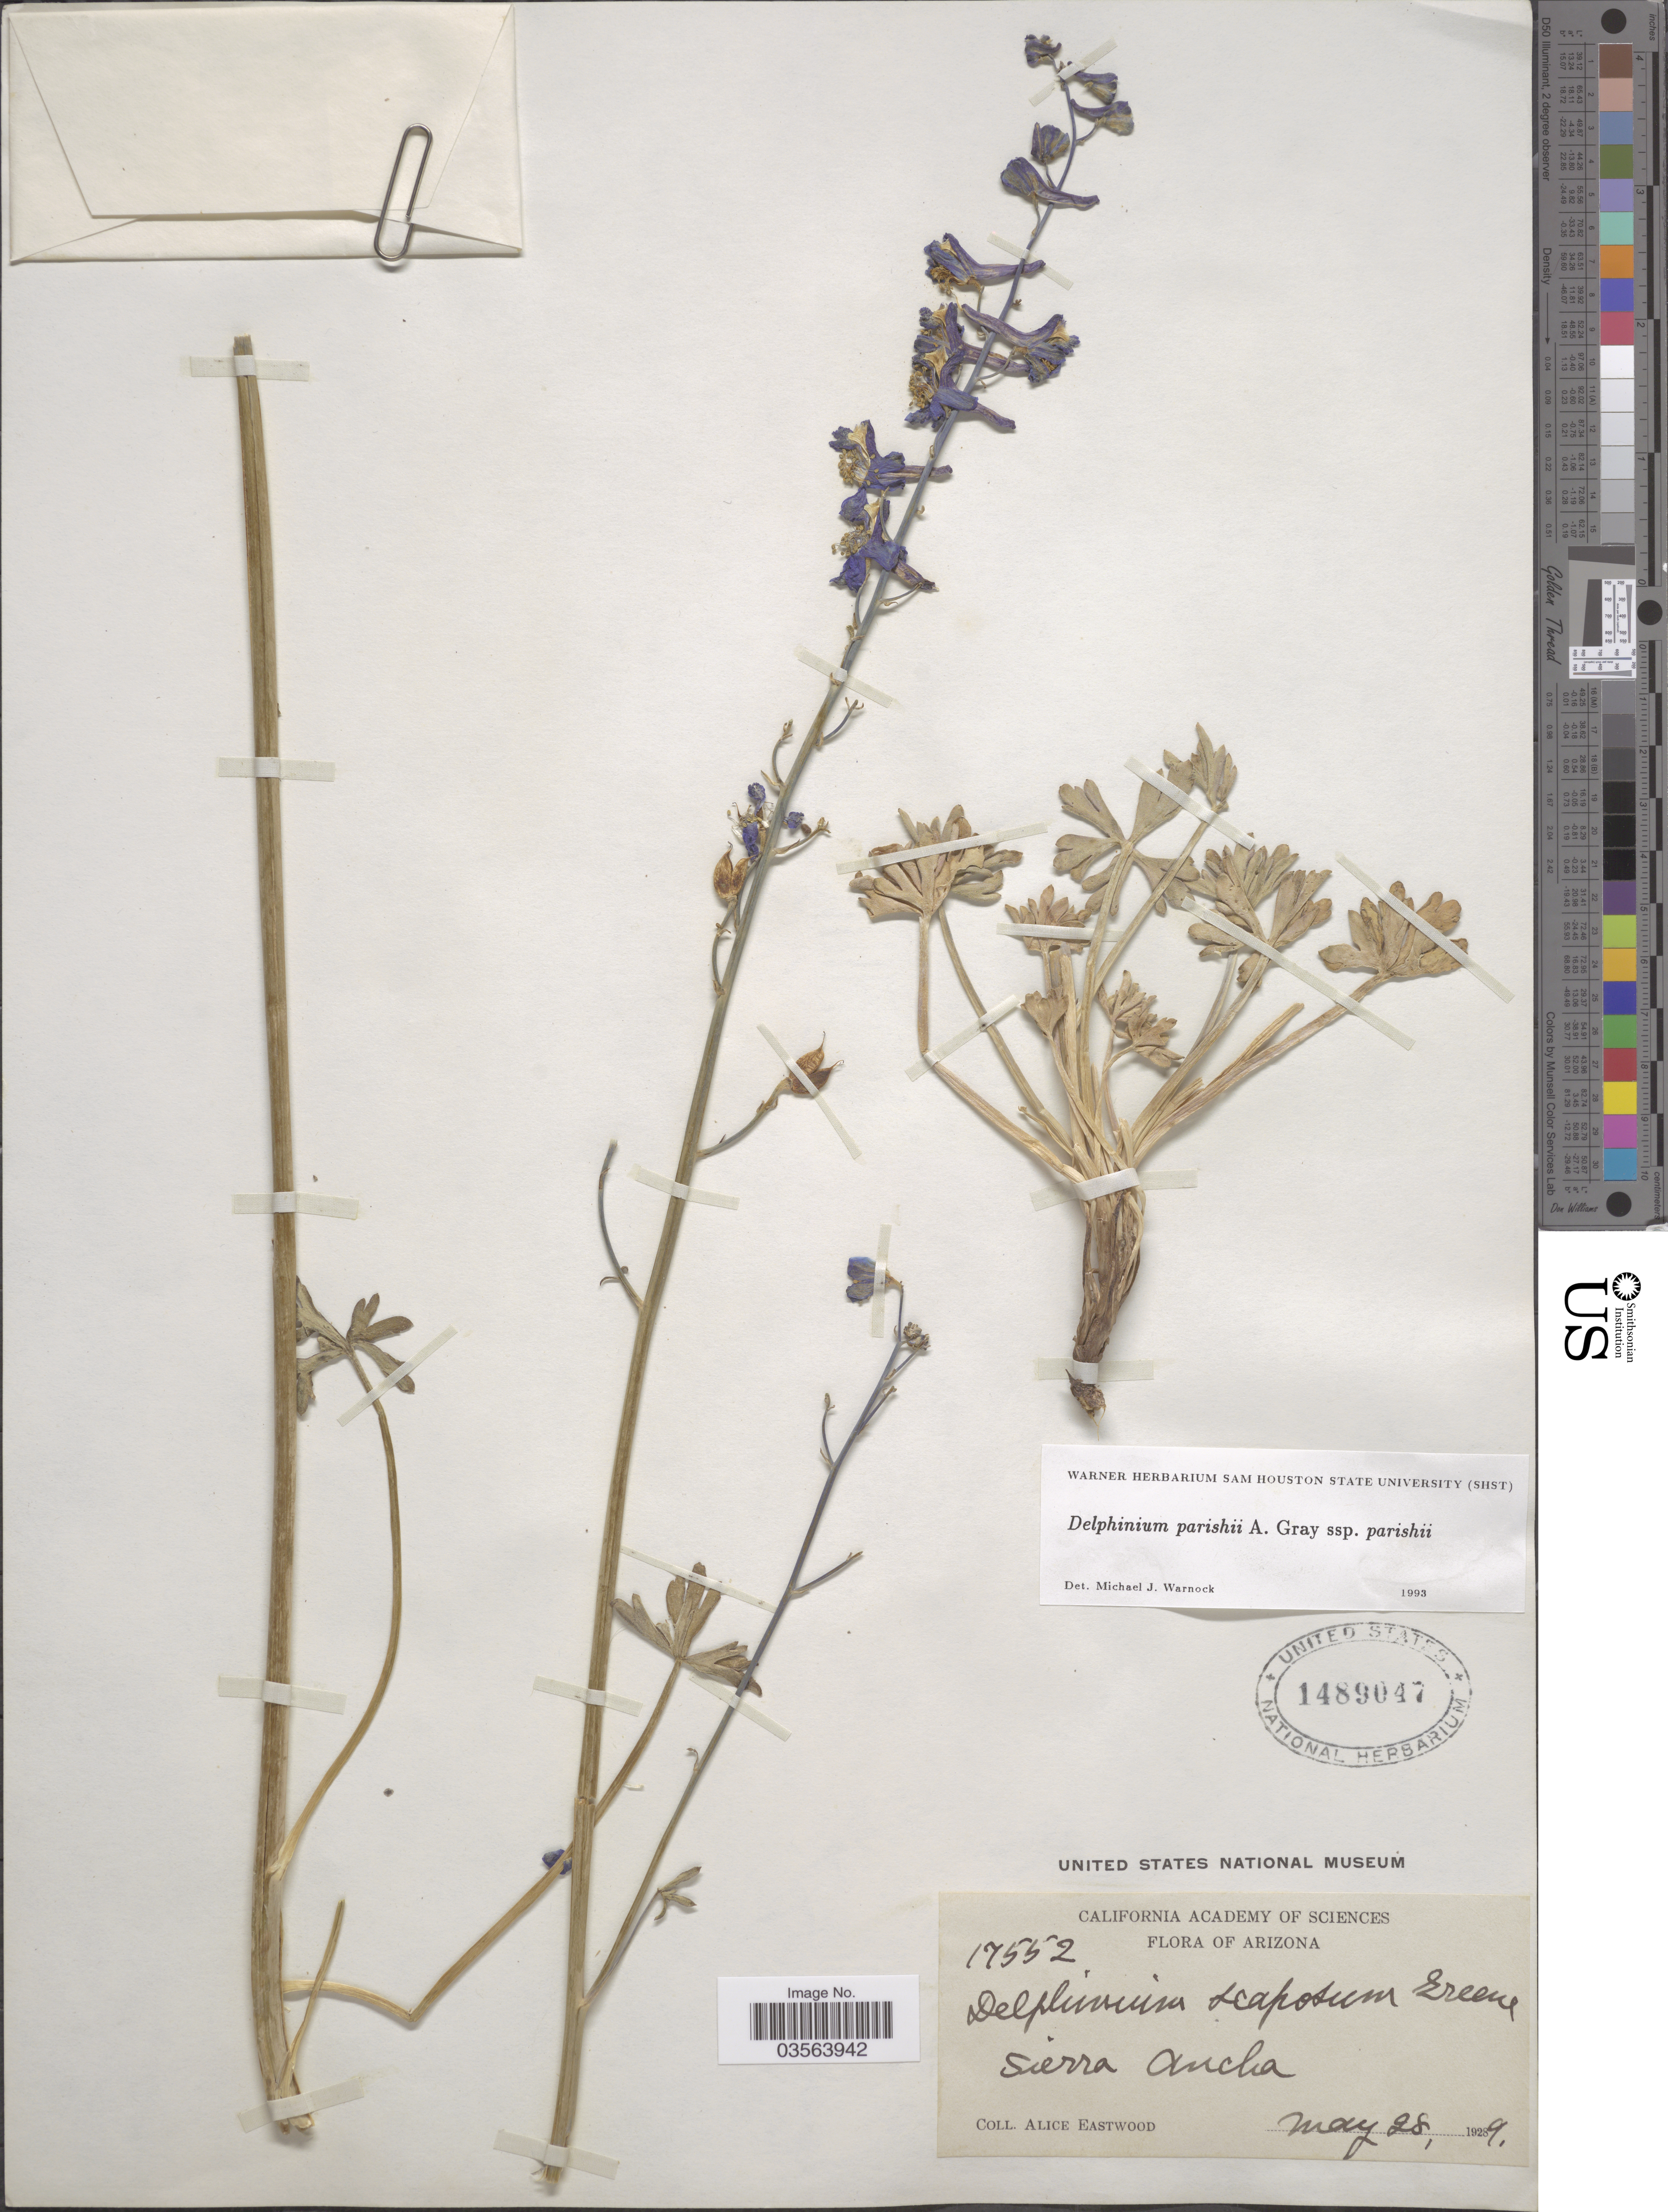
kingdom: Plantae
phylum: Tracheophyta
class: Magnoliopsida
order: Ranunculales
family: Ranunculaceae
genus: Delphinium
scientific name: Delphinium parishii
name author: A. Gray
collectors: A. Eastwood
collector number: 17552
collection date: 1929-05-28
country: United States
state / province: Arizona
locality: Sierra Ancha.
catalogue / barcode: US 1489047